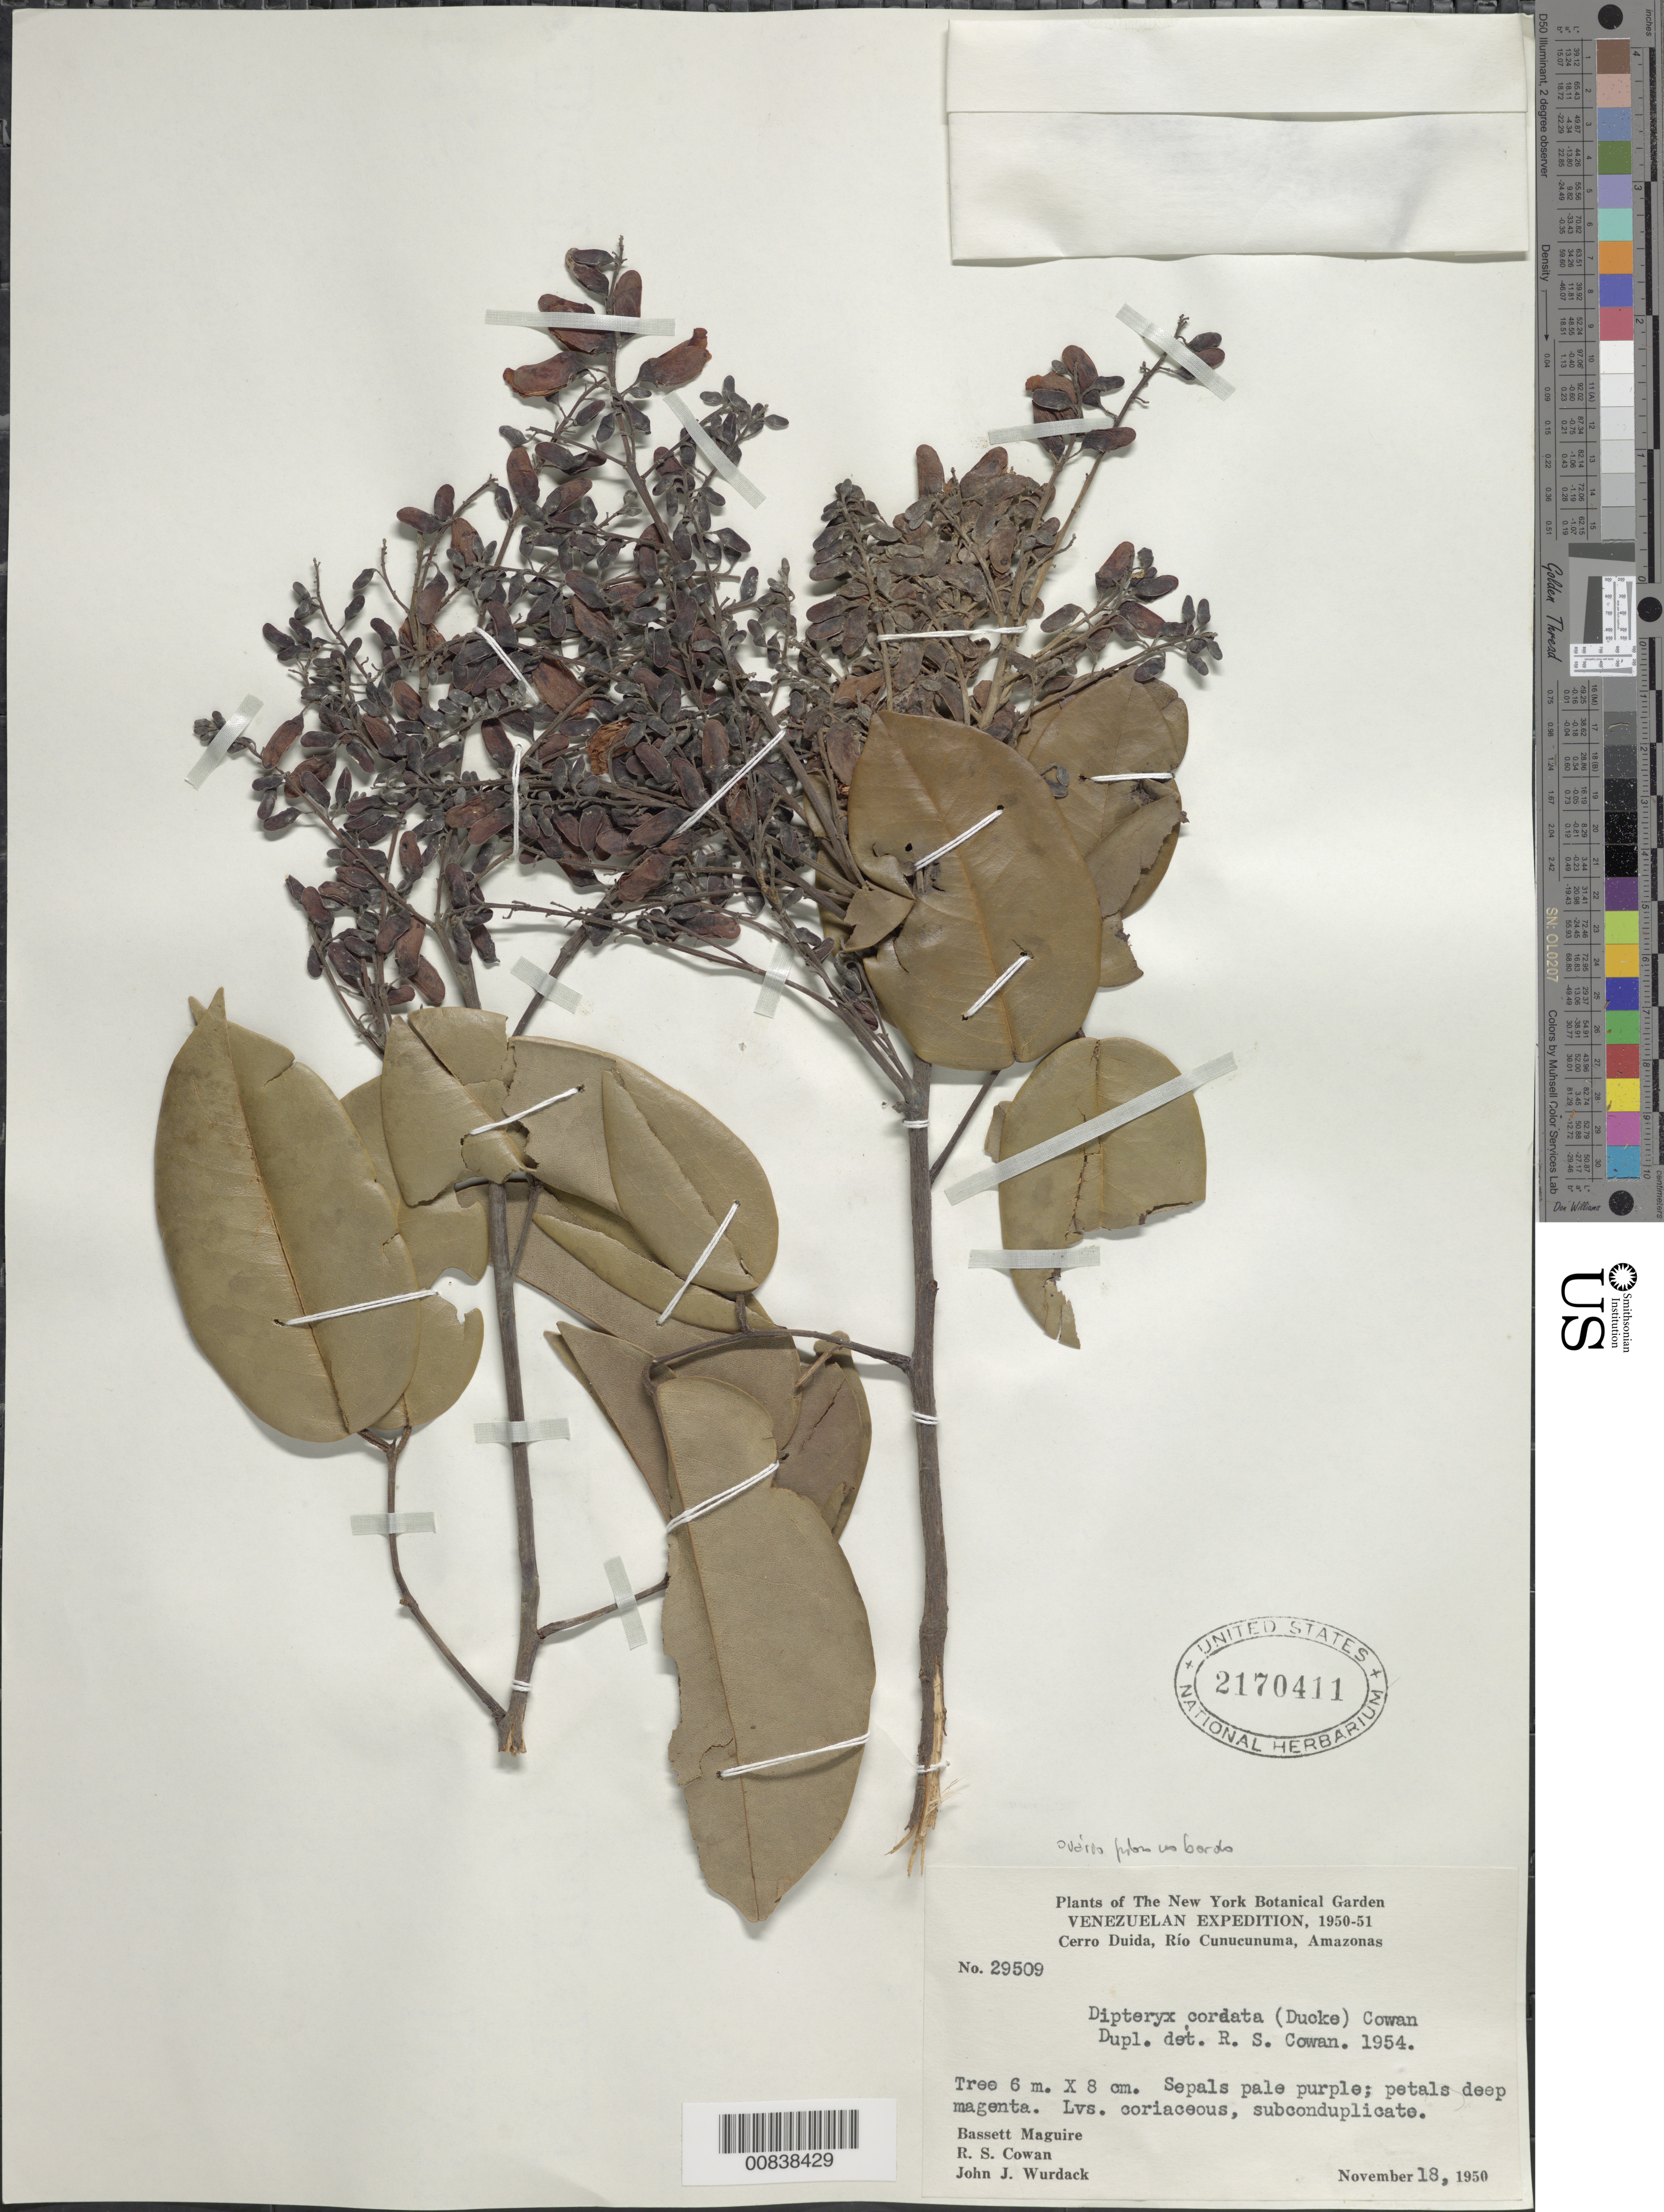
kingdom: Plantae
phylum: Tracheophyta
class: Magnoliopsida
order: Fabales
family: Fabaceae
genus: Taralea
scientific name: Taralea cordata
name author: Ducke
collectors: B. Maguire, R. S. Cowan & J. J. Wurdack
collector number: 29509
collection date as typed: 18-Nov-50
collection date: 1950-11-18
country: Venezuela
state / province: Amazonas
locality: Río Cunucunuma, Cerro Duida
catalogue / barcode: US 2170411